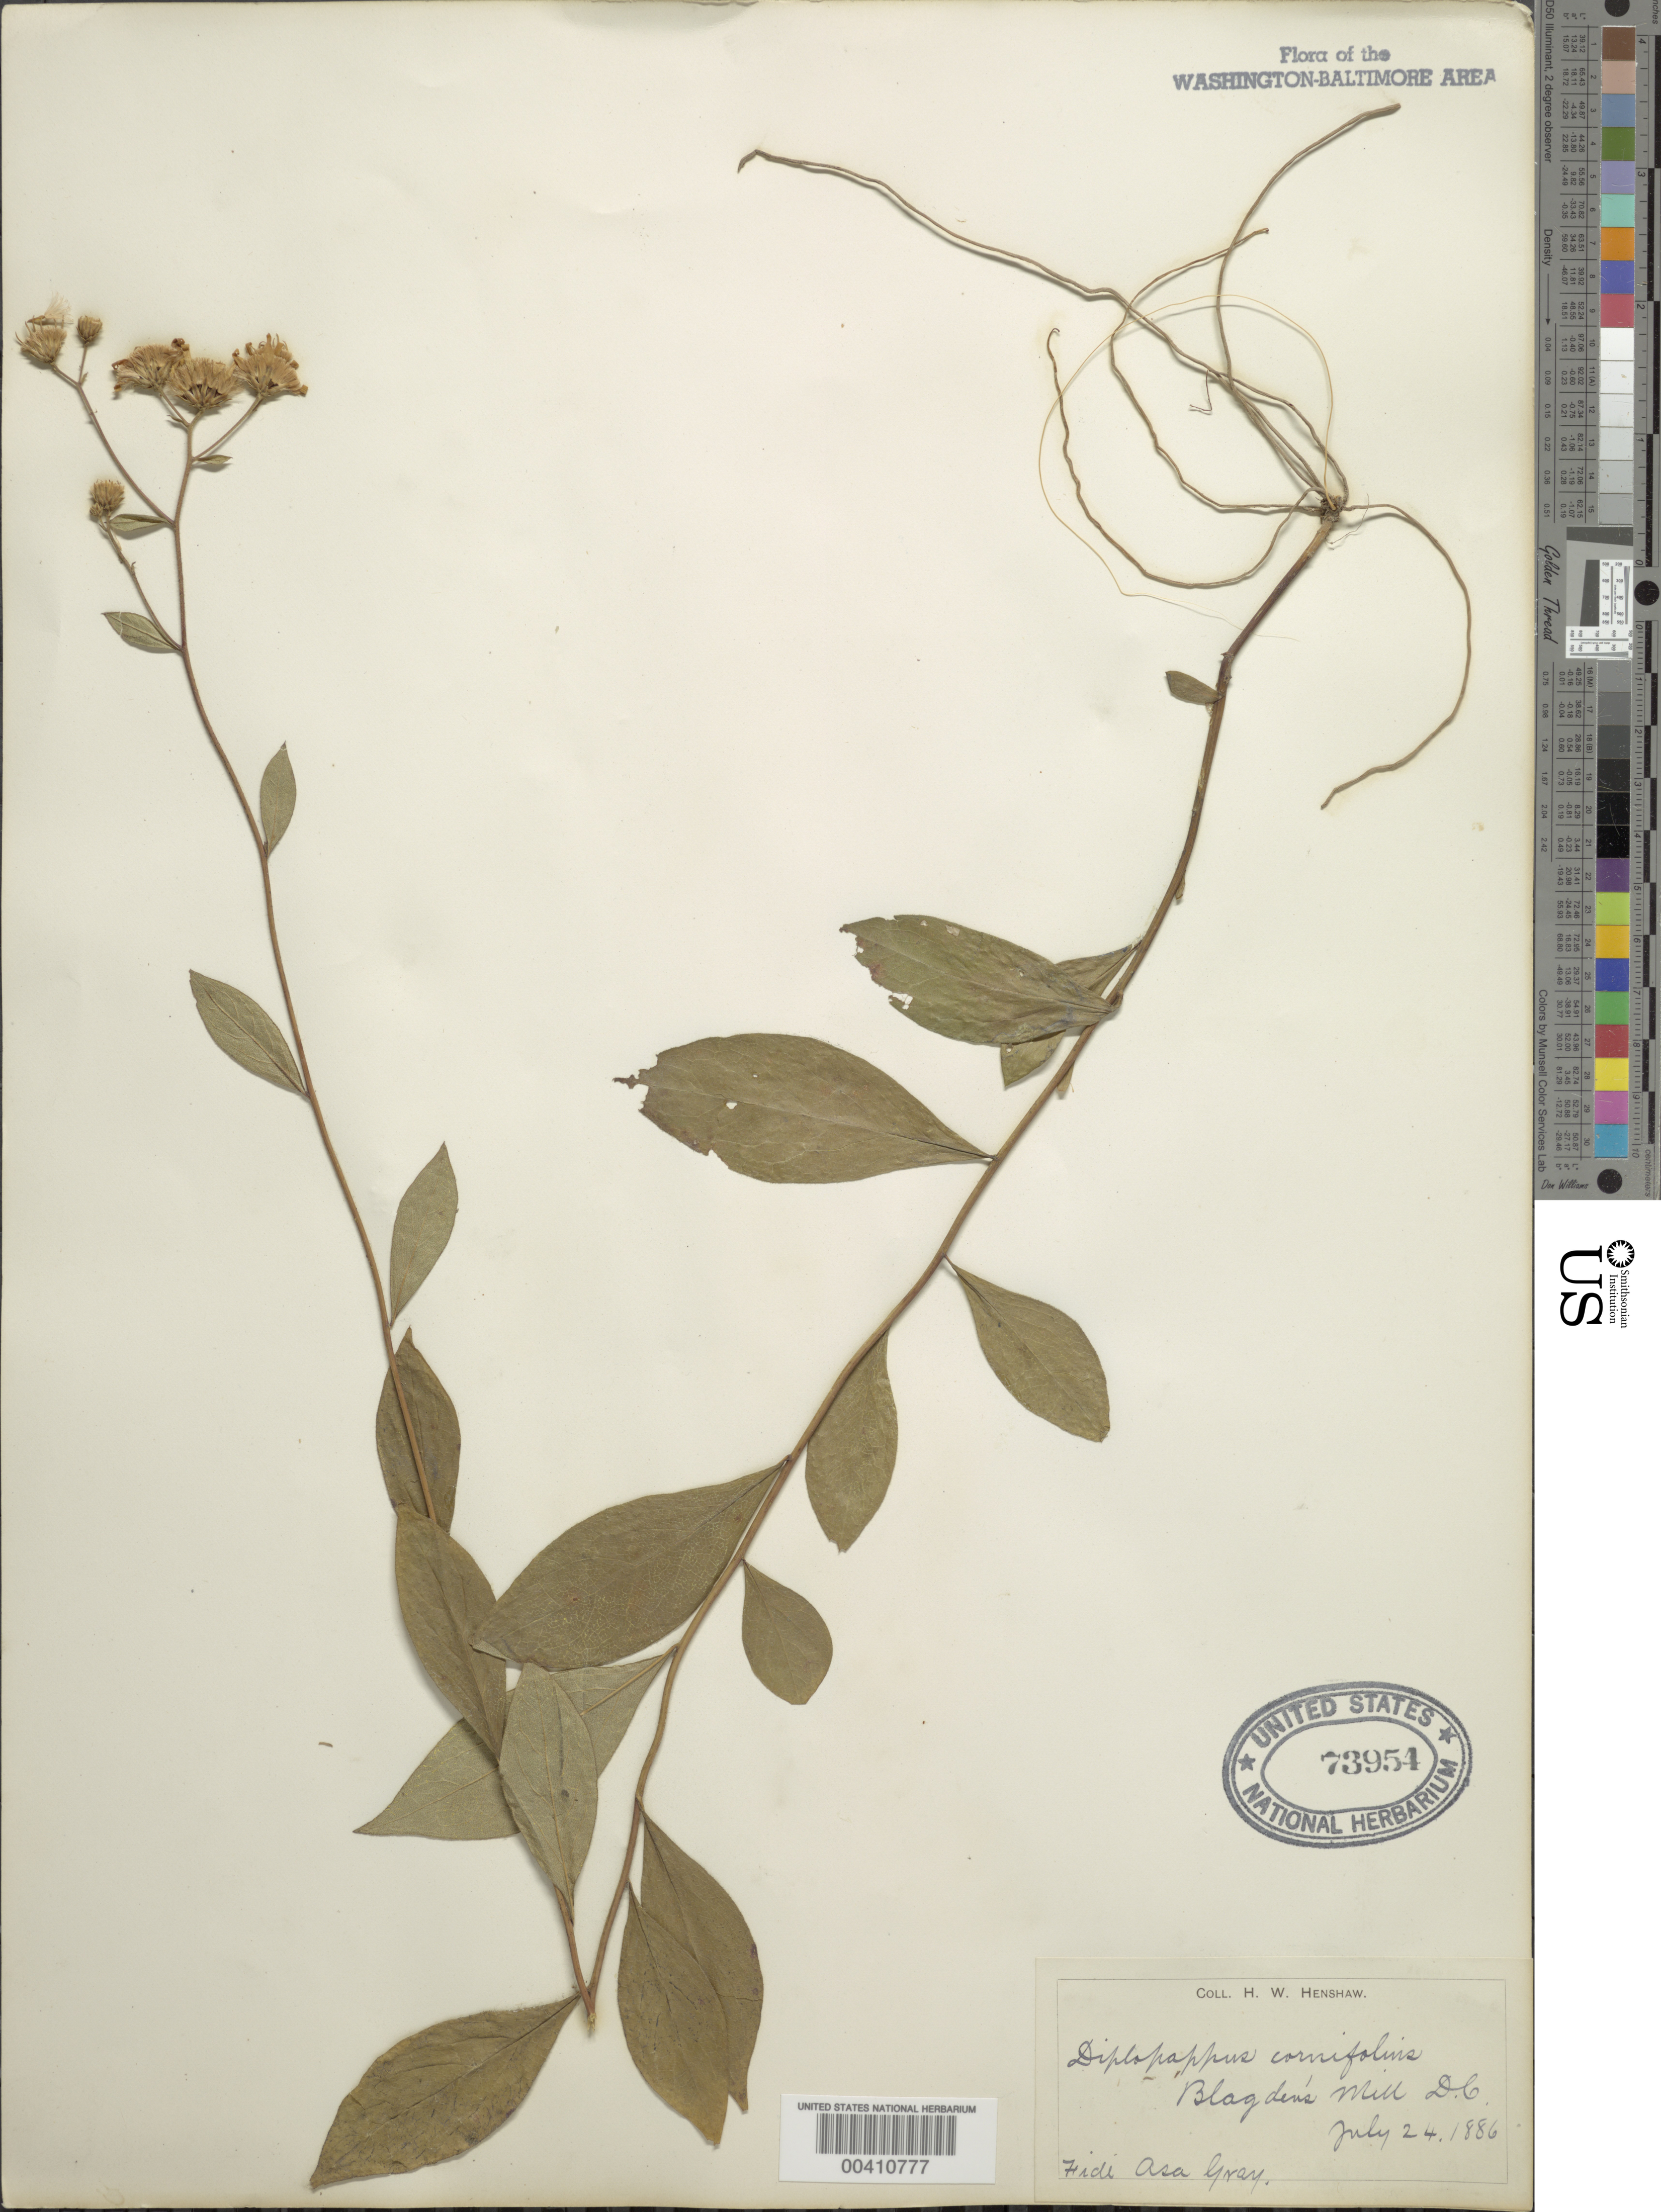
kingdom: Plantae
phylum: Tracheophyta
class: Magnoliopsida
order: Asterales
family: Asteraceae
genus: Doellingeria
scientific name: Doellingeria infirma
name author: (Michx.) Greene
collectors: H. Henshaw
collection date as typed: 24 Jul 1886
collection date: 1886-07-24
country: United States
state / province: District of Columbia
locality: Blagden's Mill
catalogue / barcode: US 73954